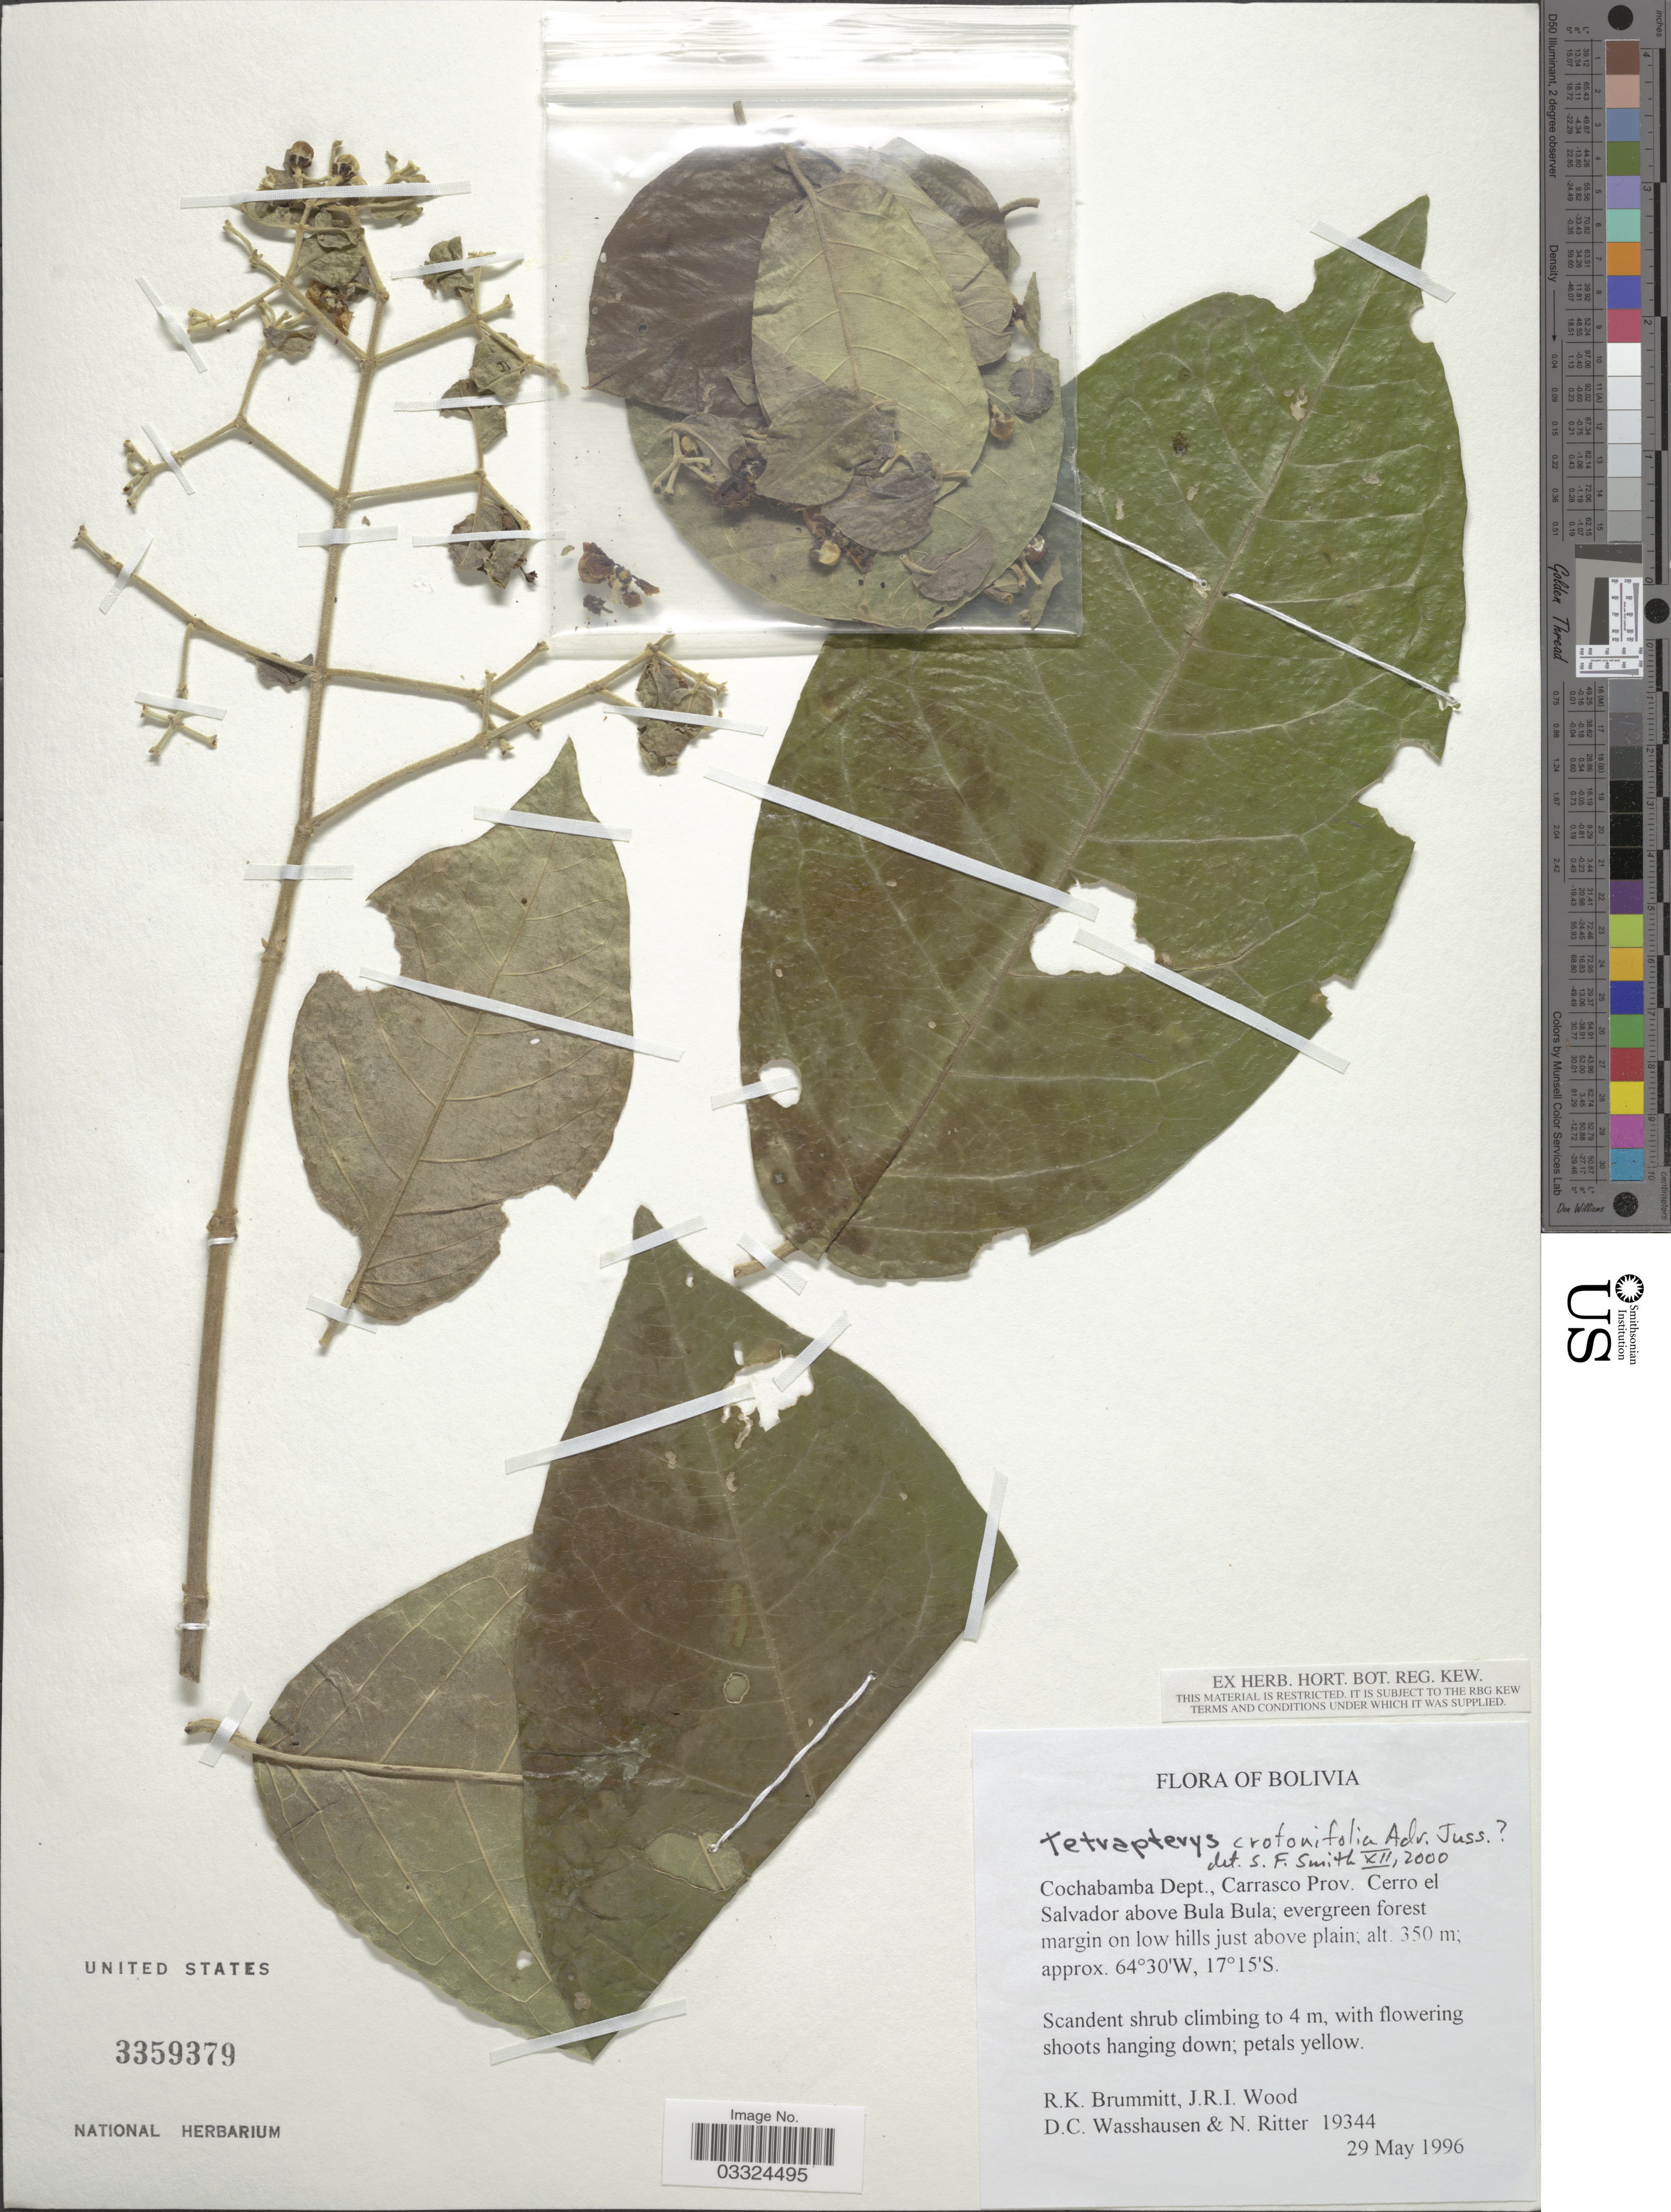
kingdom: Plantae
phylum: Tracheophyta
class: Magnoliopsida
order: Malpighiales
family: Malpighiaceae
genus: Tetrapterys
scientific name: Tetrapterys crotonifolia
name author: A. Juss.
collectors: R. K. Brummitt, J. R. I. Wood, D. C. Wasshausen & N. Ritter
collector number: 19344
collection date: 1996-05-29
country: Bolivia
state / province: Cochabamba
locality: Cochabamba Dept., Carrasco Prov. Cerro el Salvador above Bula Bula; evergreen forest margin on low hills just above plain.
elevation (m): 350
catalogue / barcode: US 3359379